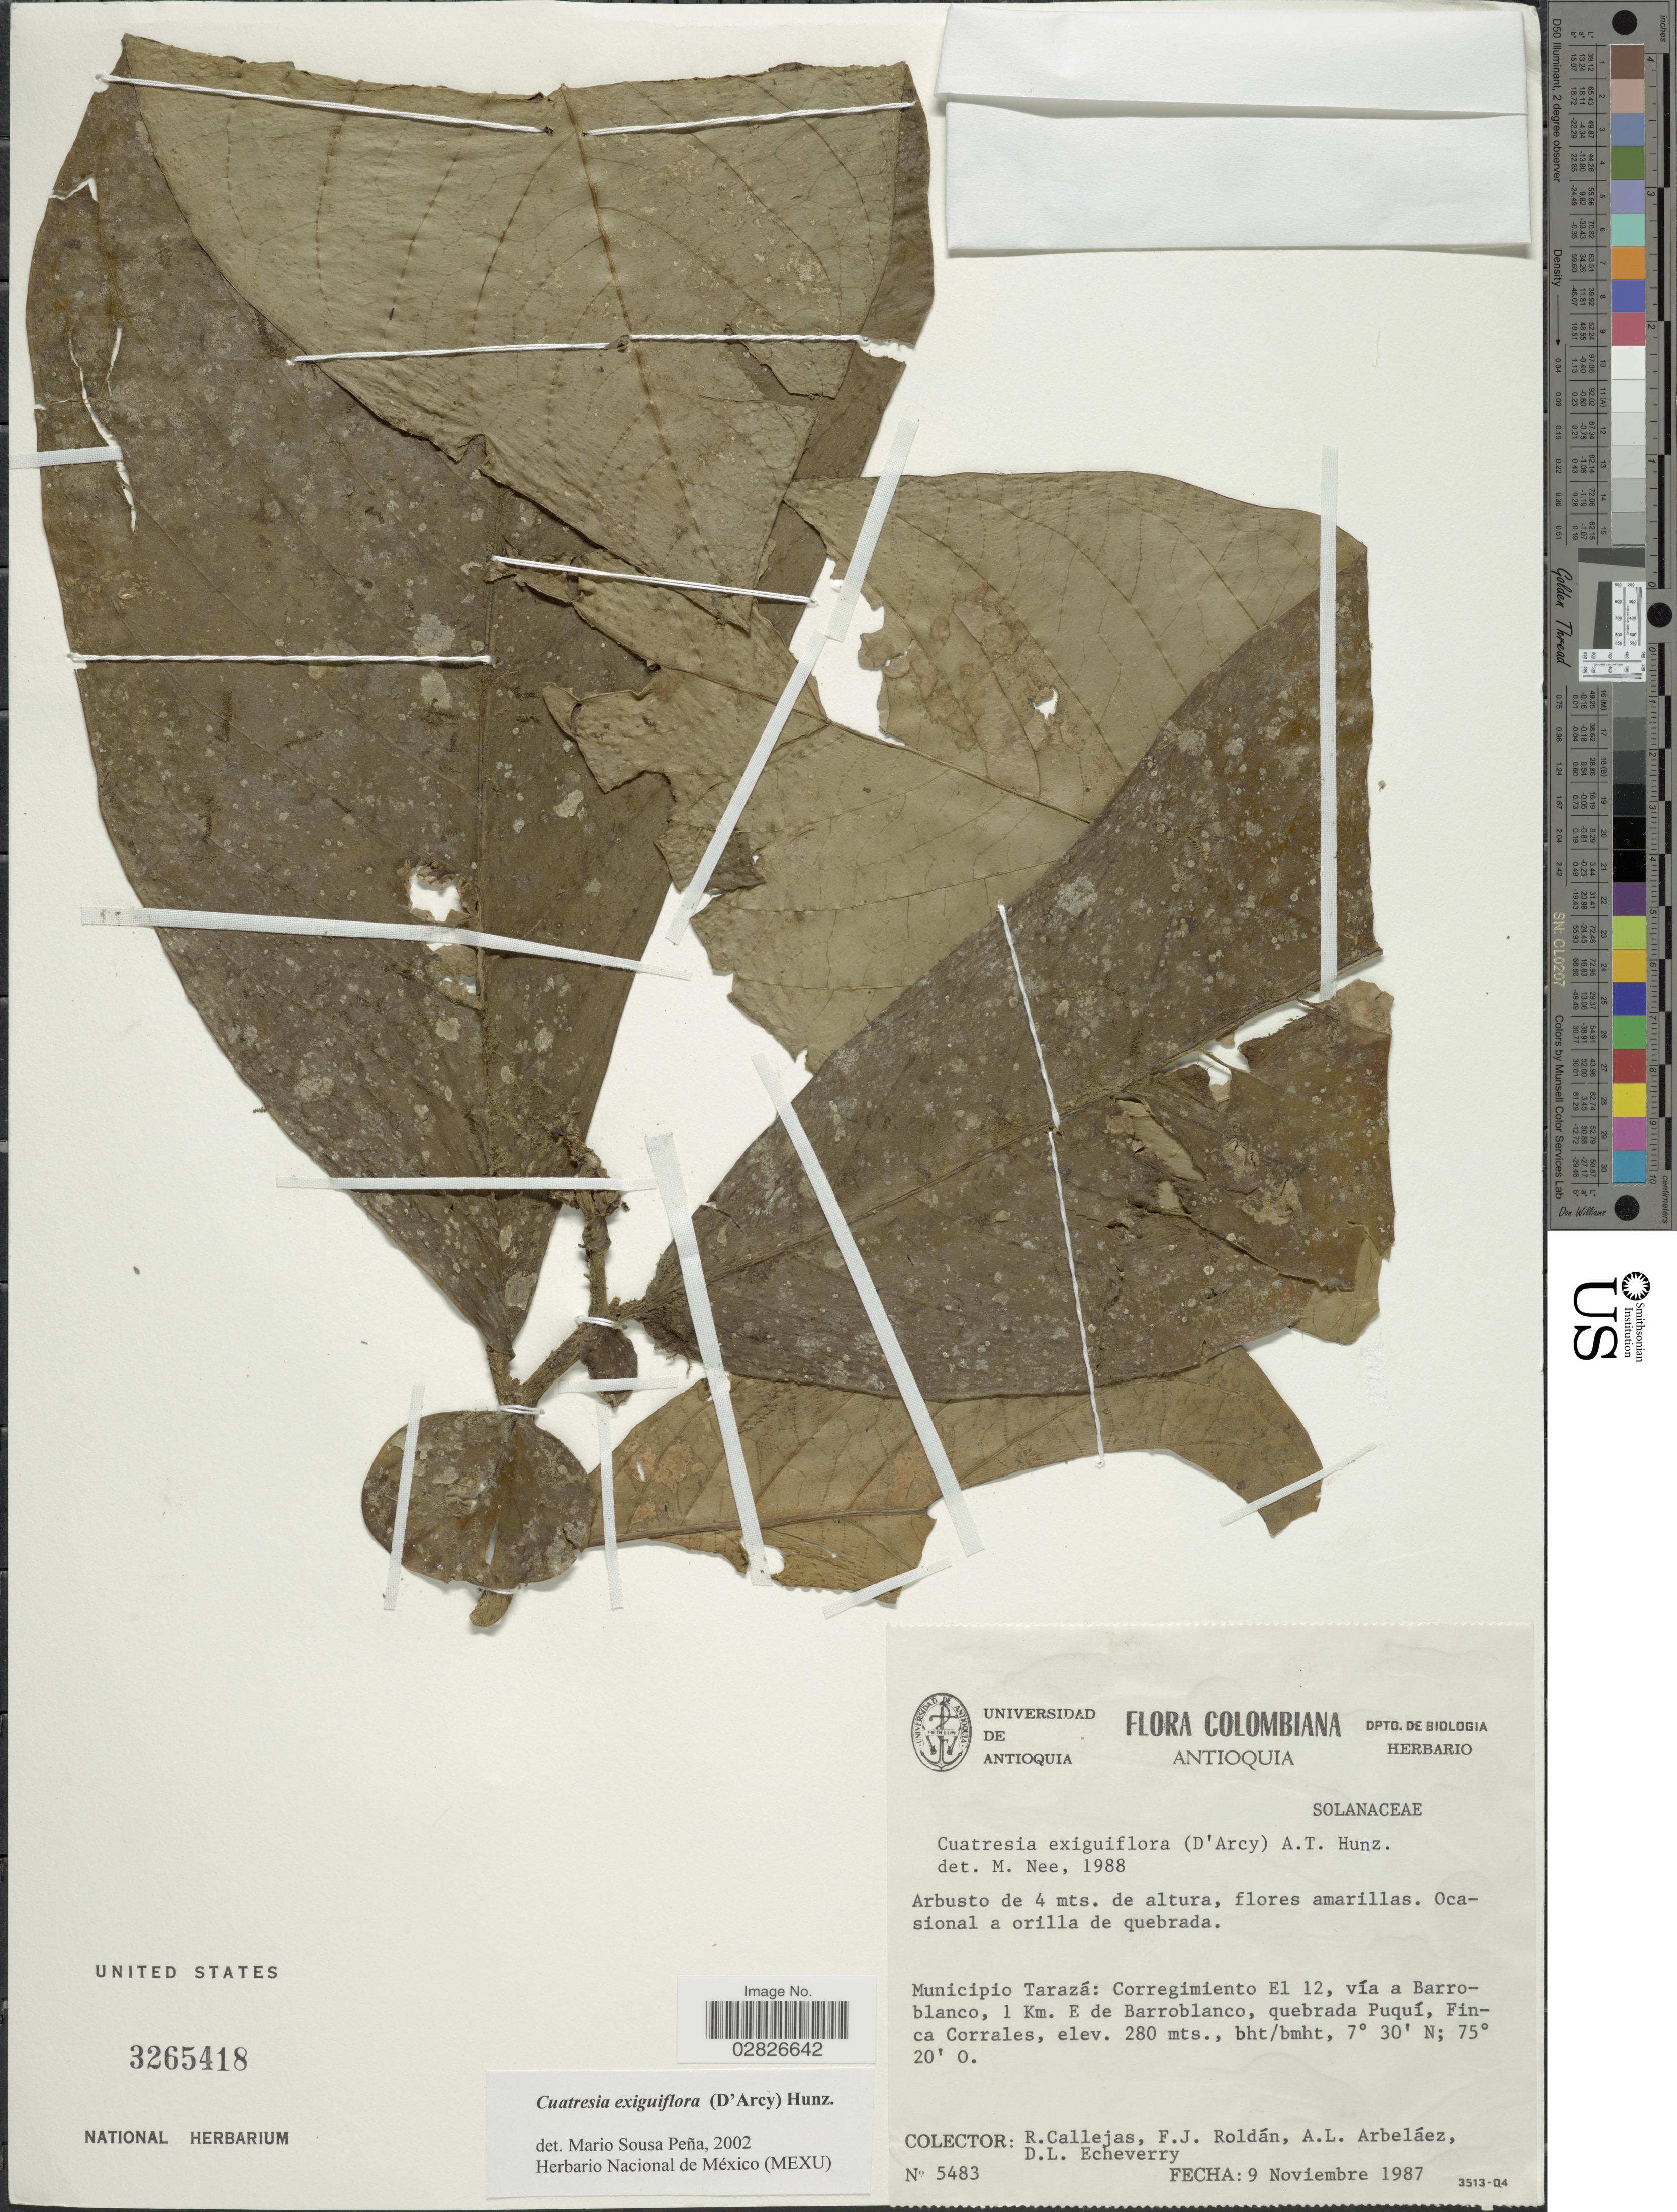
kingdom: Plantae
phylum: Tracheophyta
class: Magnoliopsida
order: Solanales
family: Solanaceae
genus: Cuatresia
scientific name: Cuatresia exiguiflora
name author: (D'Arcy) Hunz.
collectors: R. Callejas, F. J. Roldán, A. Arbeláez Alvarez & D. Echeverri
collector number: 5483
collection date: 1987-11-09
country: Colombia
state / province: Antioquia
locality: Municipio Tarazá, Corregimiento El 12, vía a Barro-blanco, 1 Km. E de Barroblanco, quebrada Puquí, Finca Corrales.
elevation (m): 280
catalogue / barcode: US 3265418